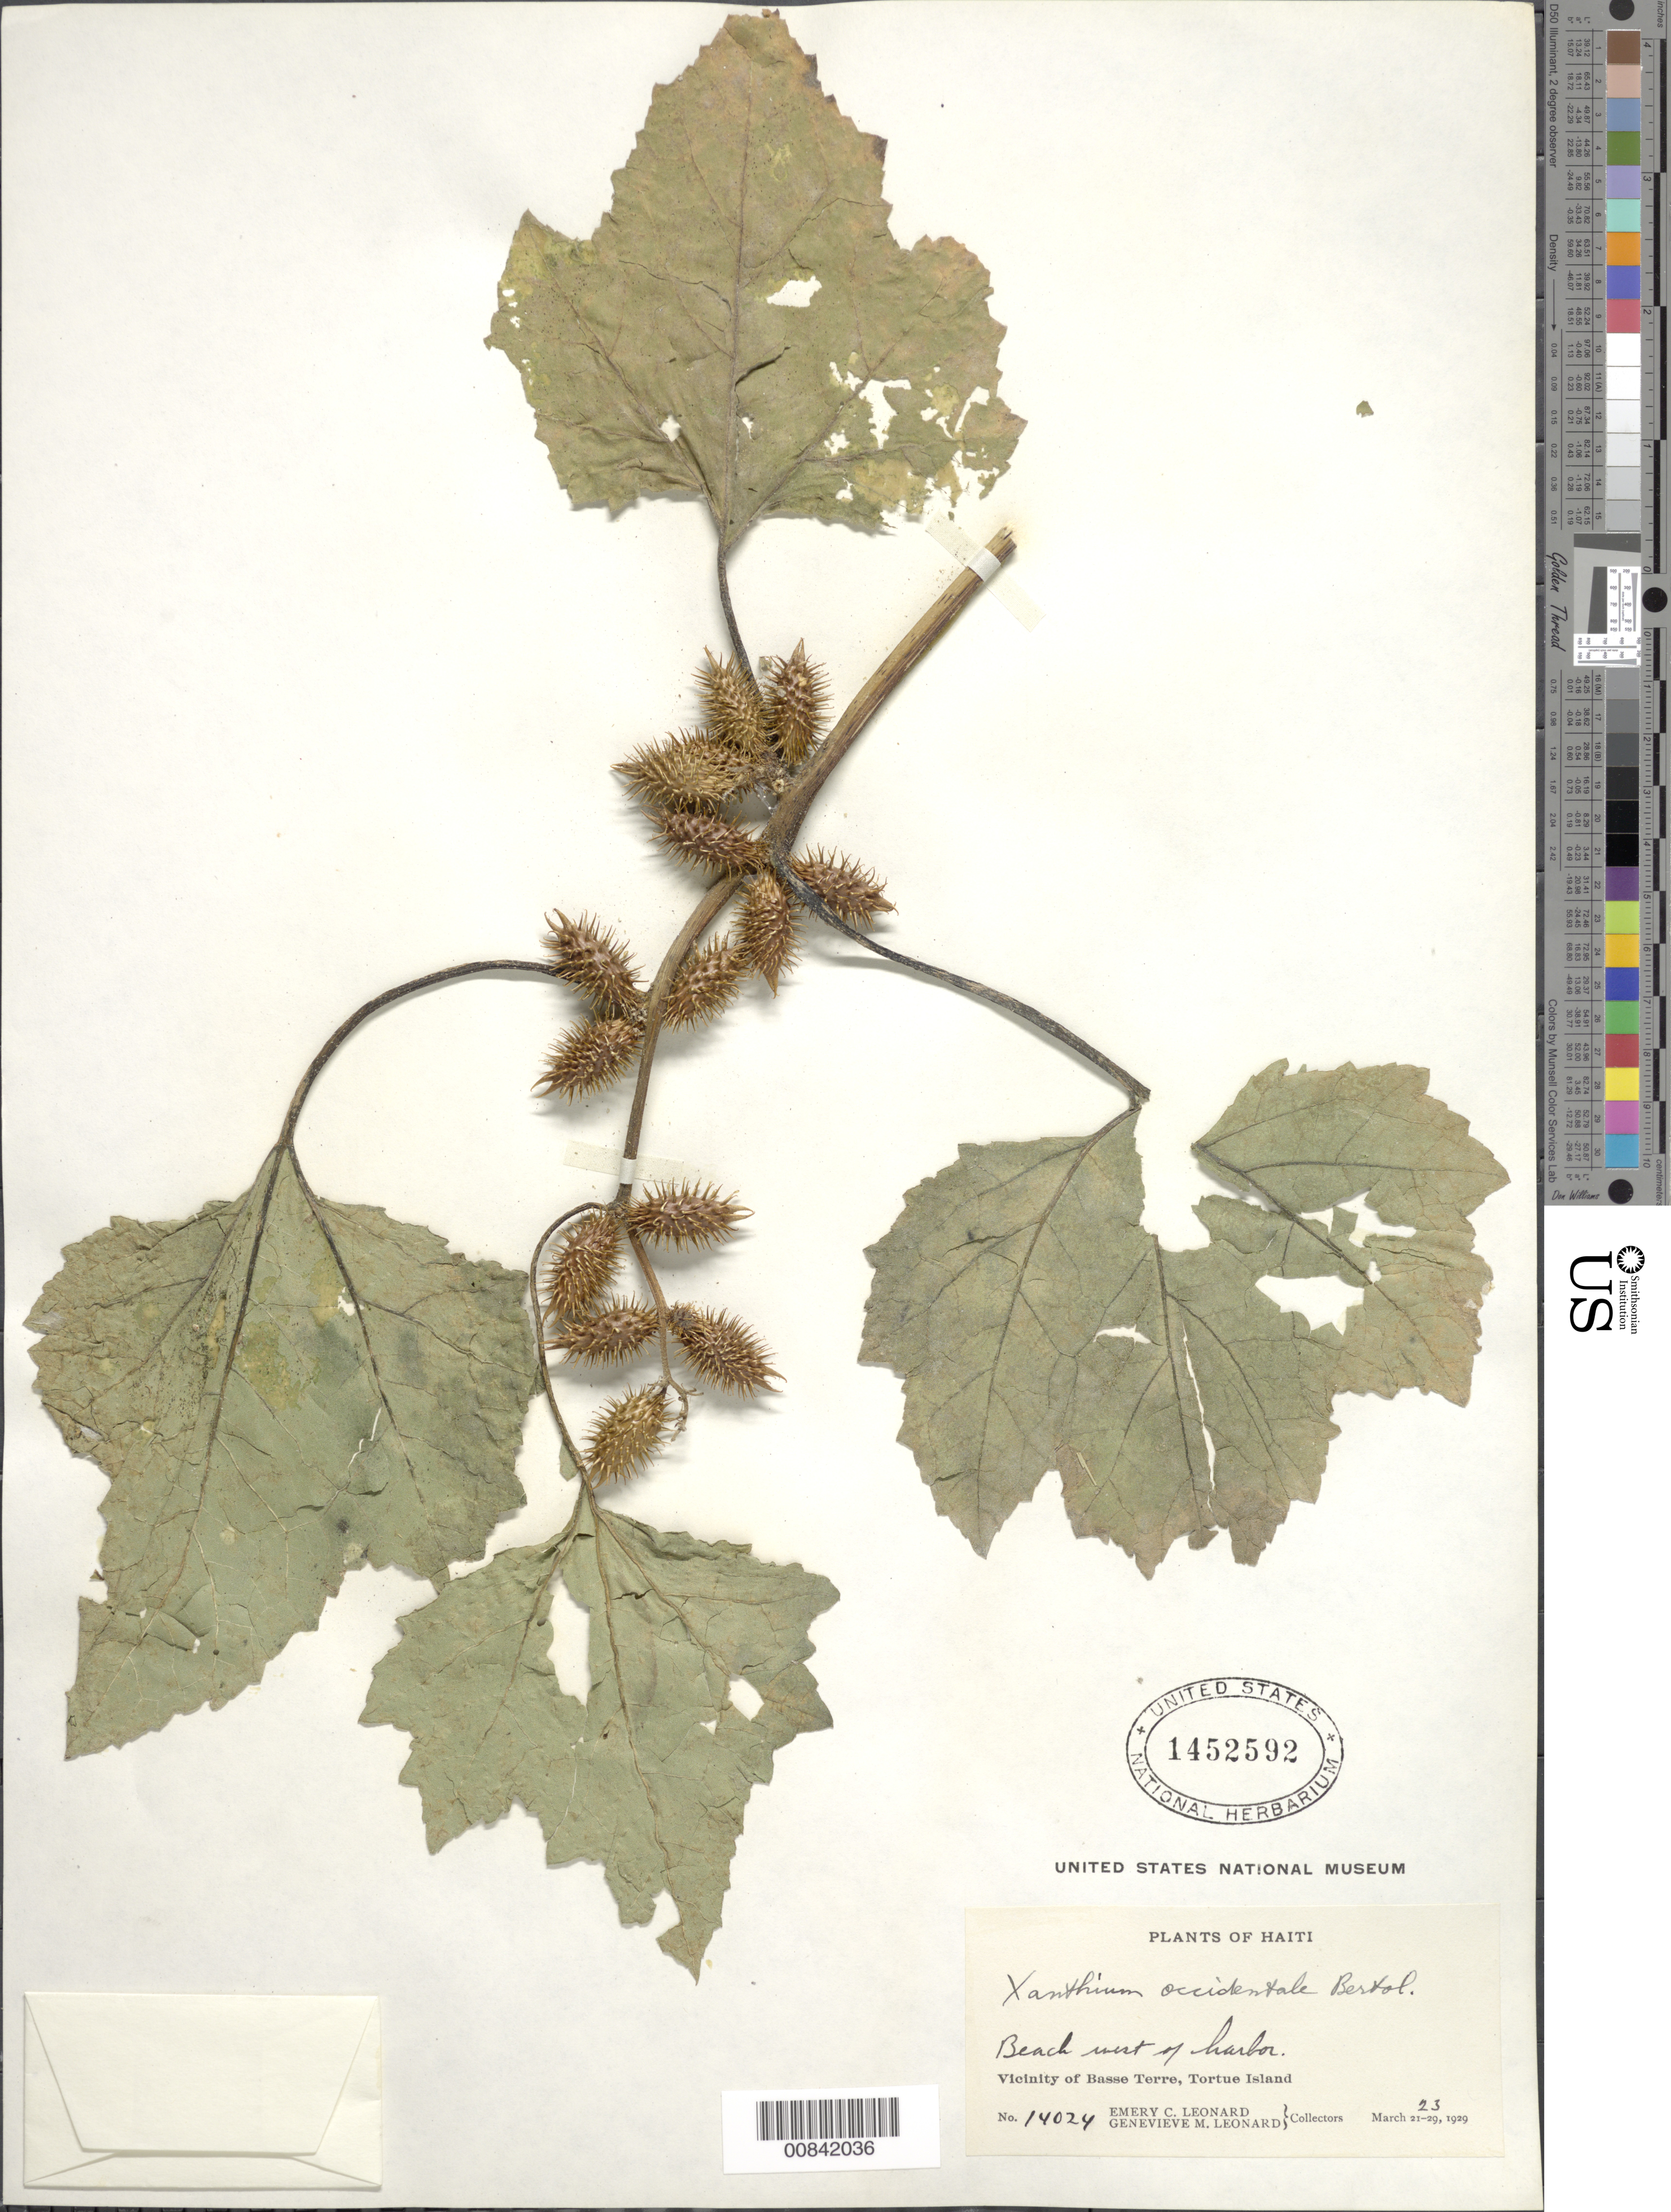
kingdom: Plantae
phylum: Tracheophyta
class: Magnoliopsida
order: Asterales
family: Asteraceae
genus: Xanthium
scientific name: Xanthium strumarium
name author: L.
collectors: E. C. Leonard & G. M. Leonard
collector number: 14024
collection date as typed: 23 Mar 1929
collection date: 1929-03-23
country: Haiti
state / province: Nord-Ouest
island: Île de la Tortue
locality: Vicinity of Basse Terre, W of harbor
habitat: Beach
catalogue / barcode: US 1452592